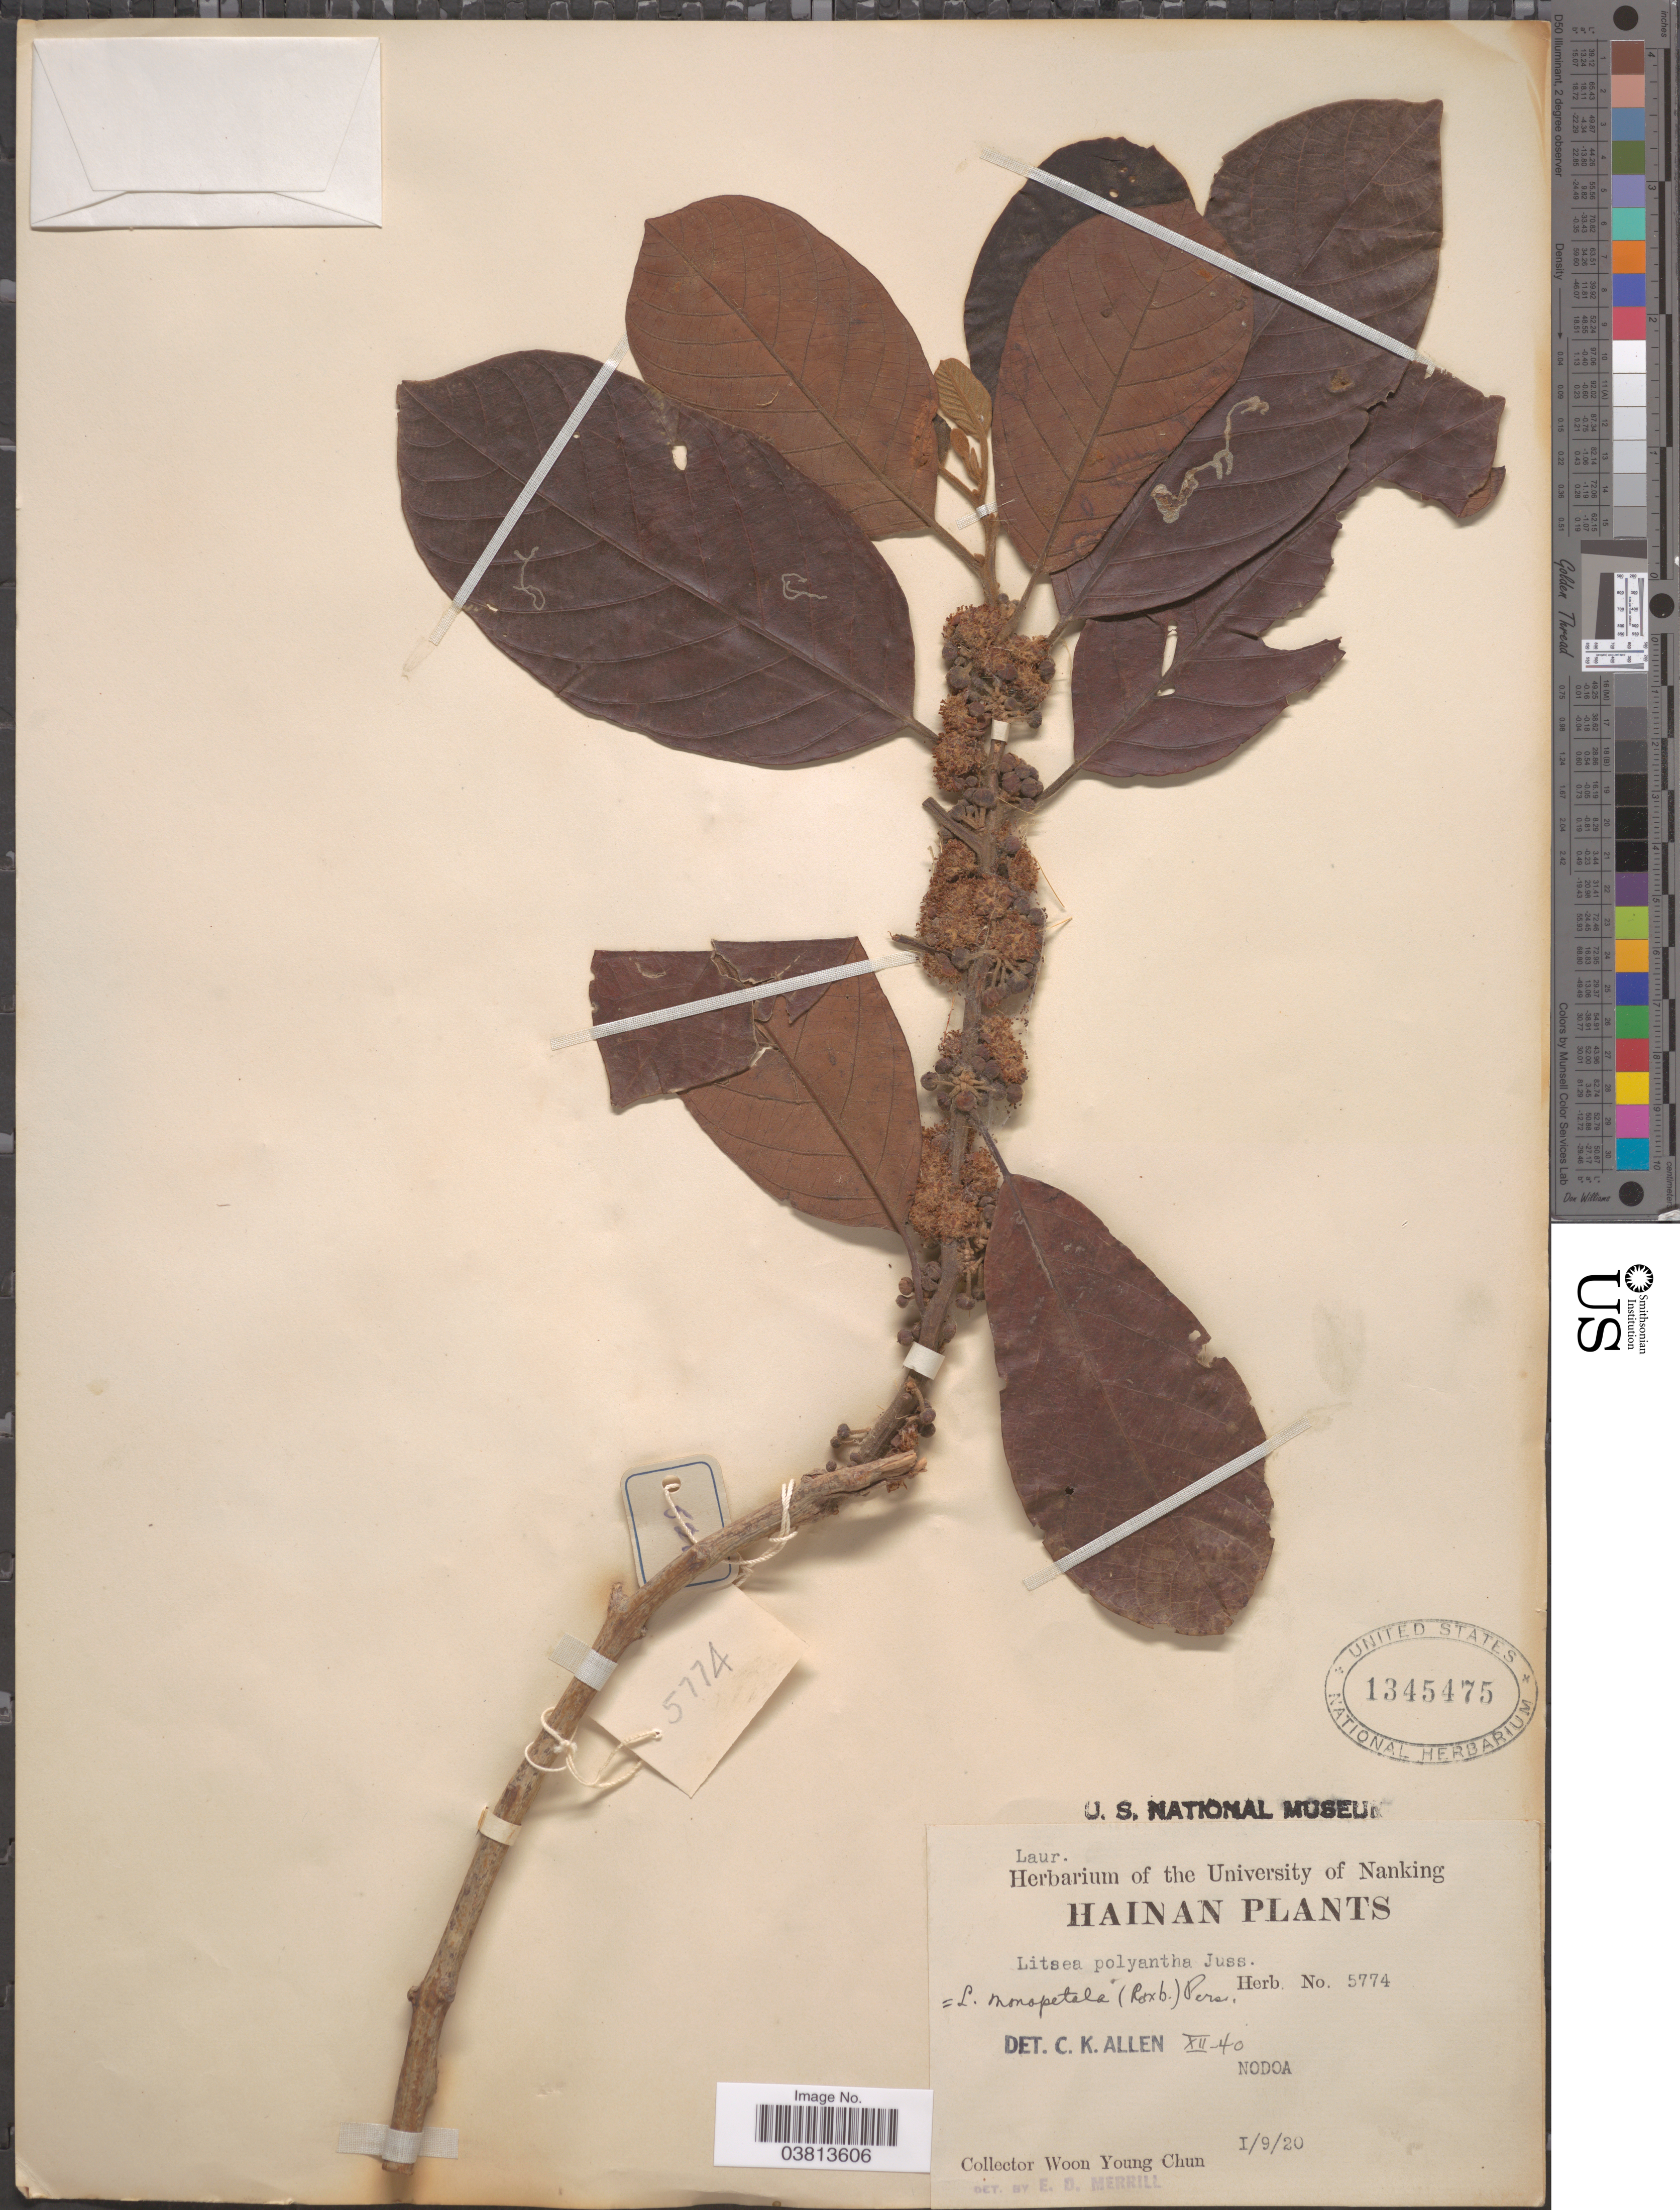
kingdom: Plantae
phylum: Tracheophyta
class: Magnoliopsida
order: Laurales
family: Lauraceae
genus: Litsea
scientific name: Litsea monopetala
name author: (Roxb.) Pers.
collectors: W. Y. Chun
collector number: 5774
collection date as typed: Transcribed d/m/y: 9/1/20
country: China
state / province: Hainan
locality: Nodoa.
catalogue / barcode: US 1345475